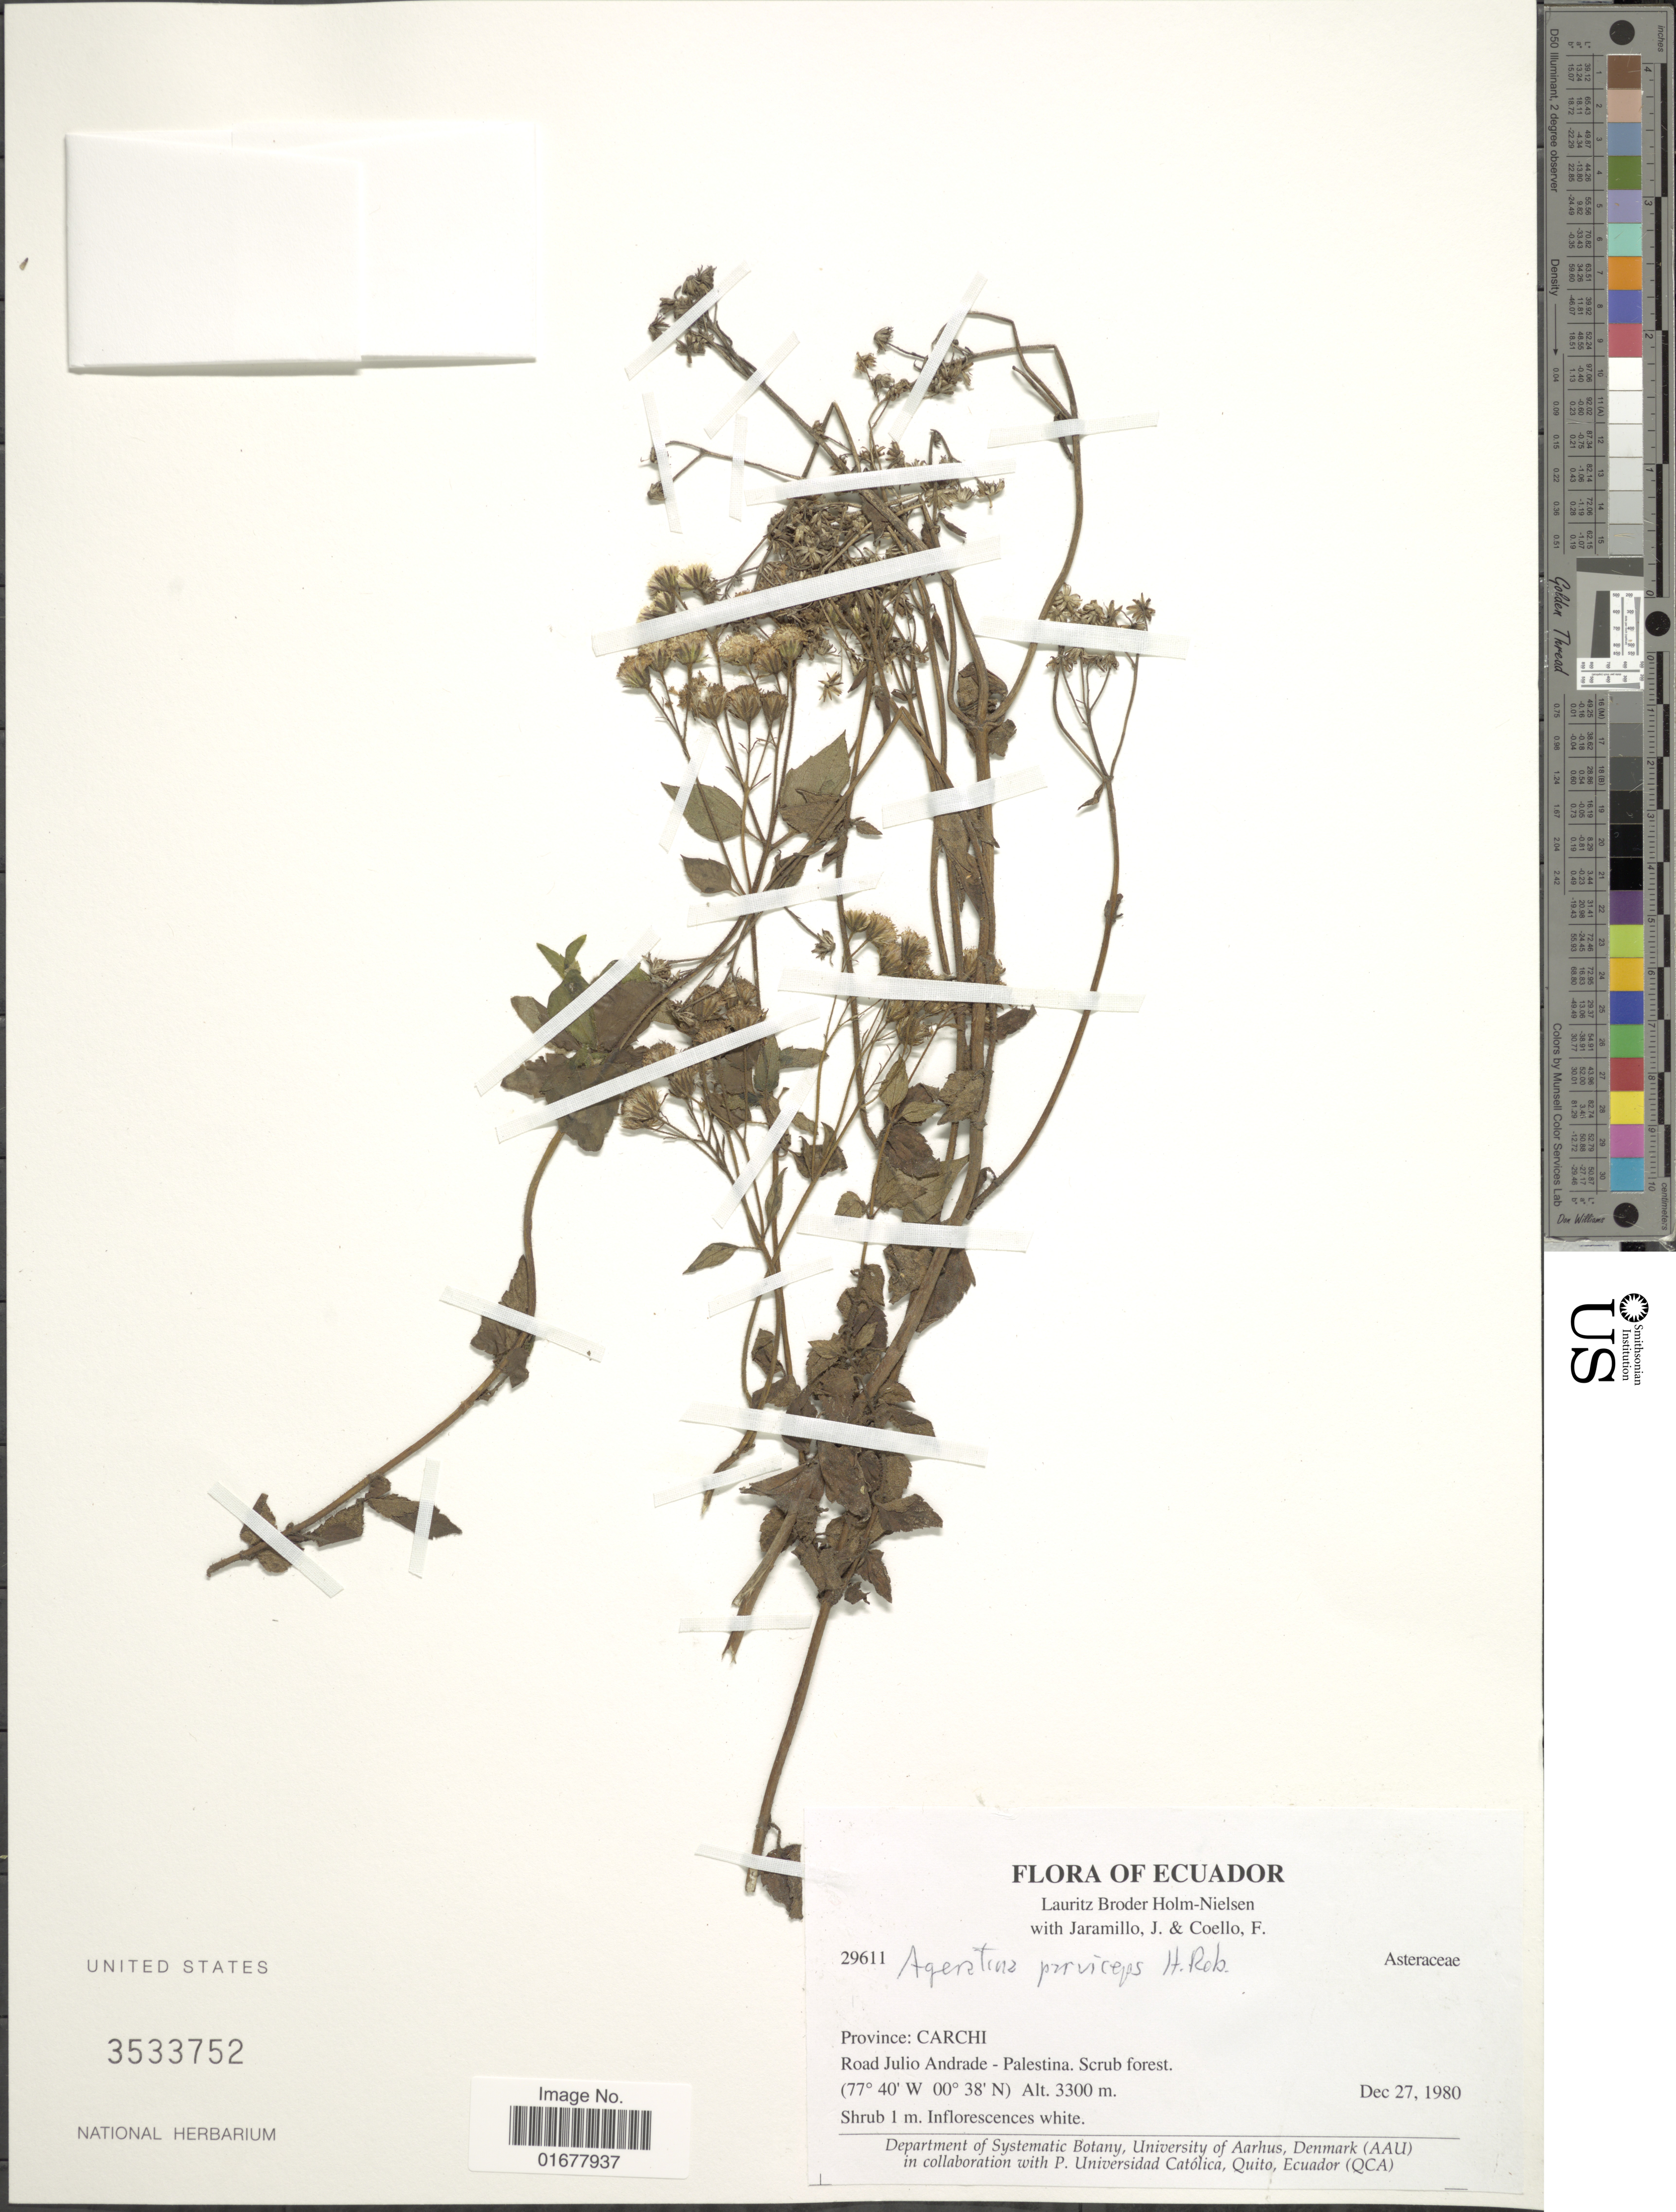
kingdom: Plantae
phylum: Tracheophyta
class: Magnoliopsida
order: Asterales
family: Asteraceae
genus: Ageratina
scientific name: Ageratina parviceps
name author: H. Rob.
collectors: L. B. Holm-Nielsen, J. Jaramillo & F. Coello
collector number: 29611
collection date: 1980-12-27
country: Ecuador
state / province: Carchi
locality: Province: Carchi, Road Julio Andrade - Palestina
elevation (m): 3300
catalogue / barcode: US 3533752